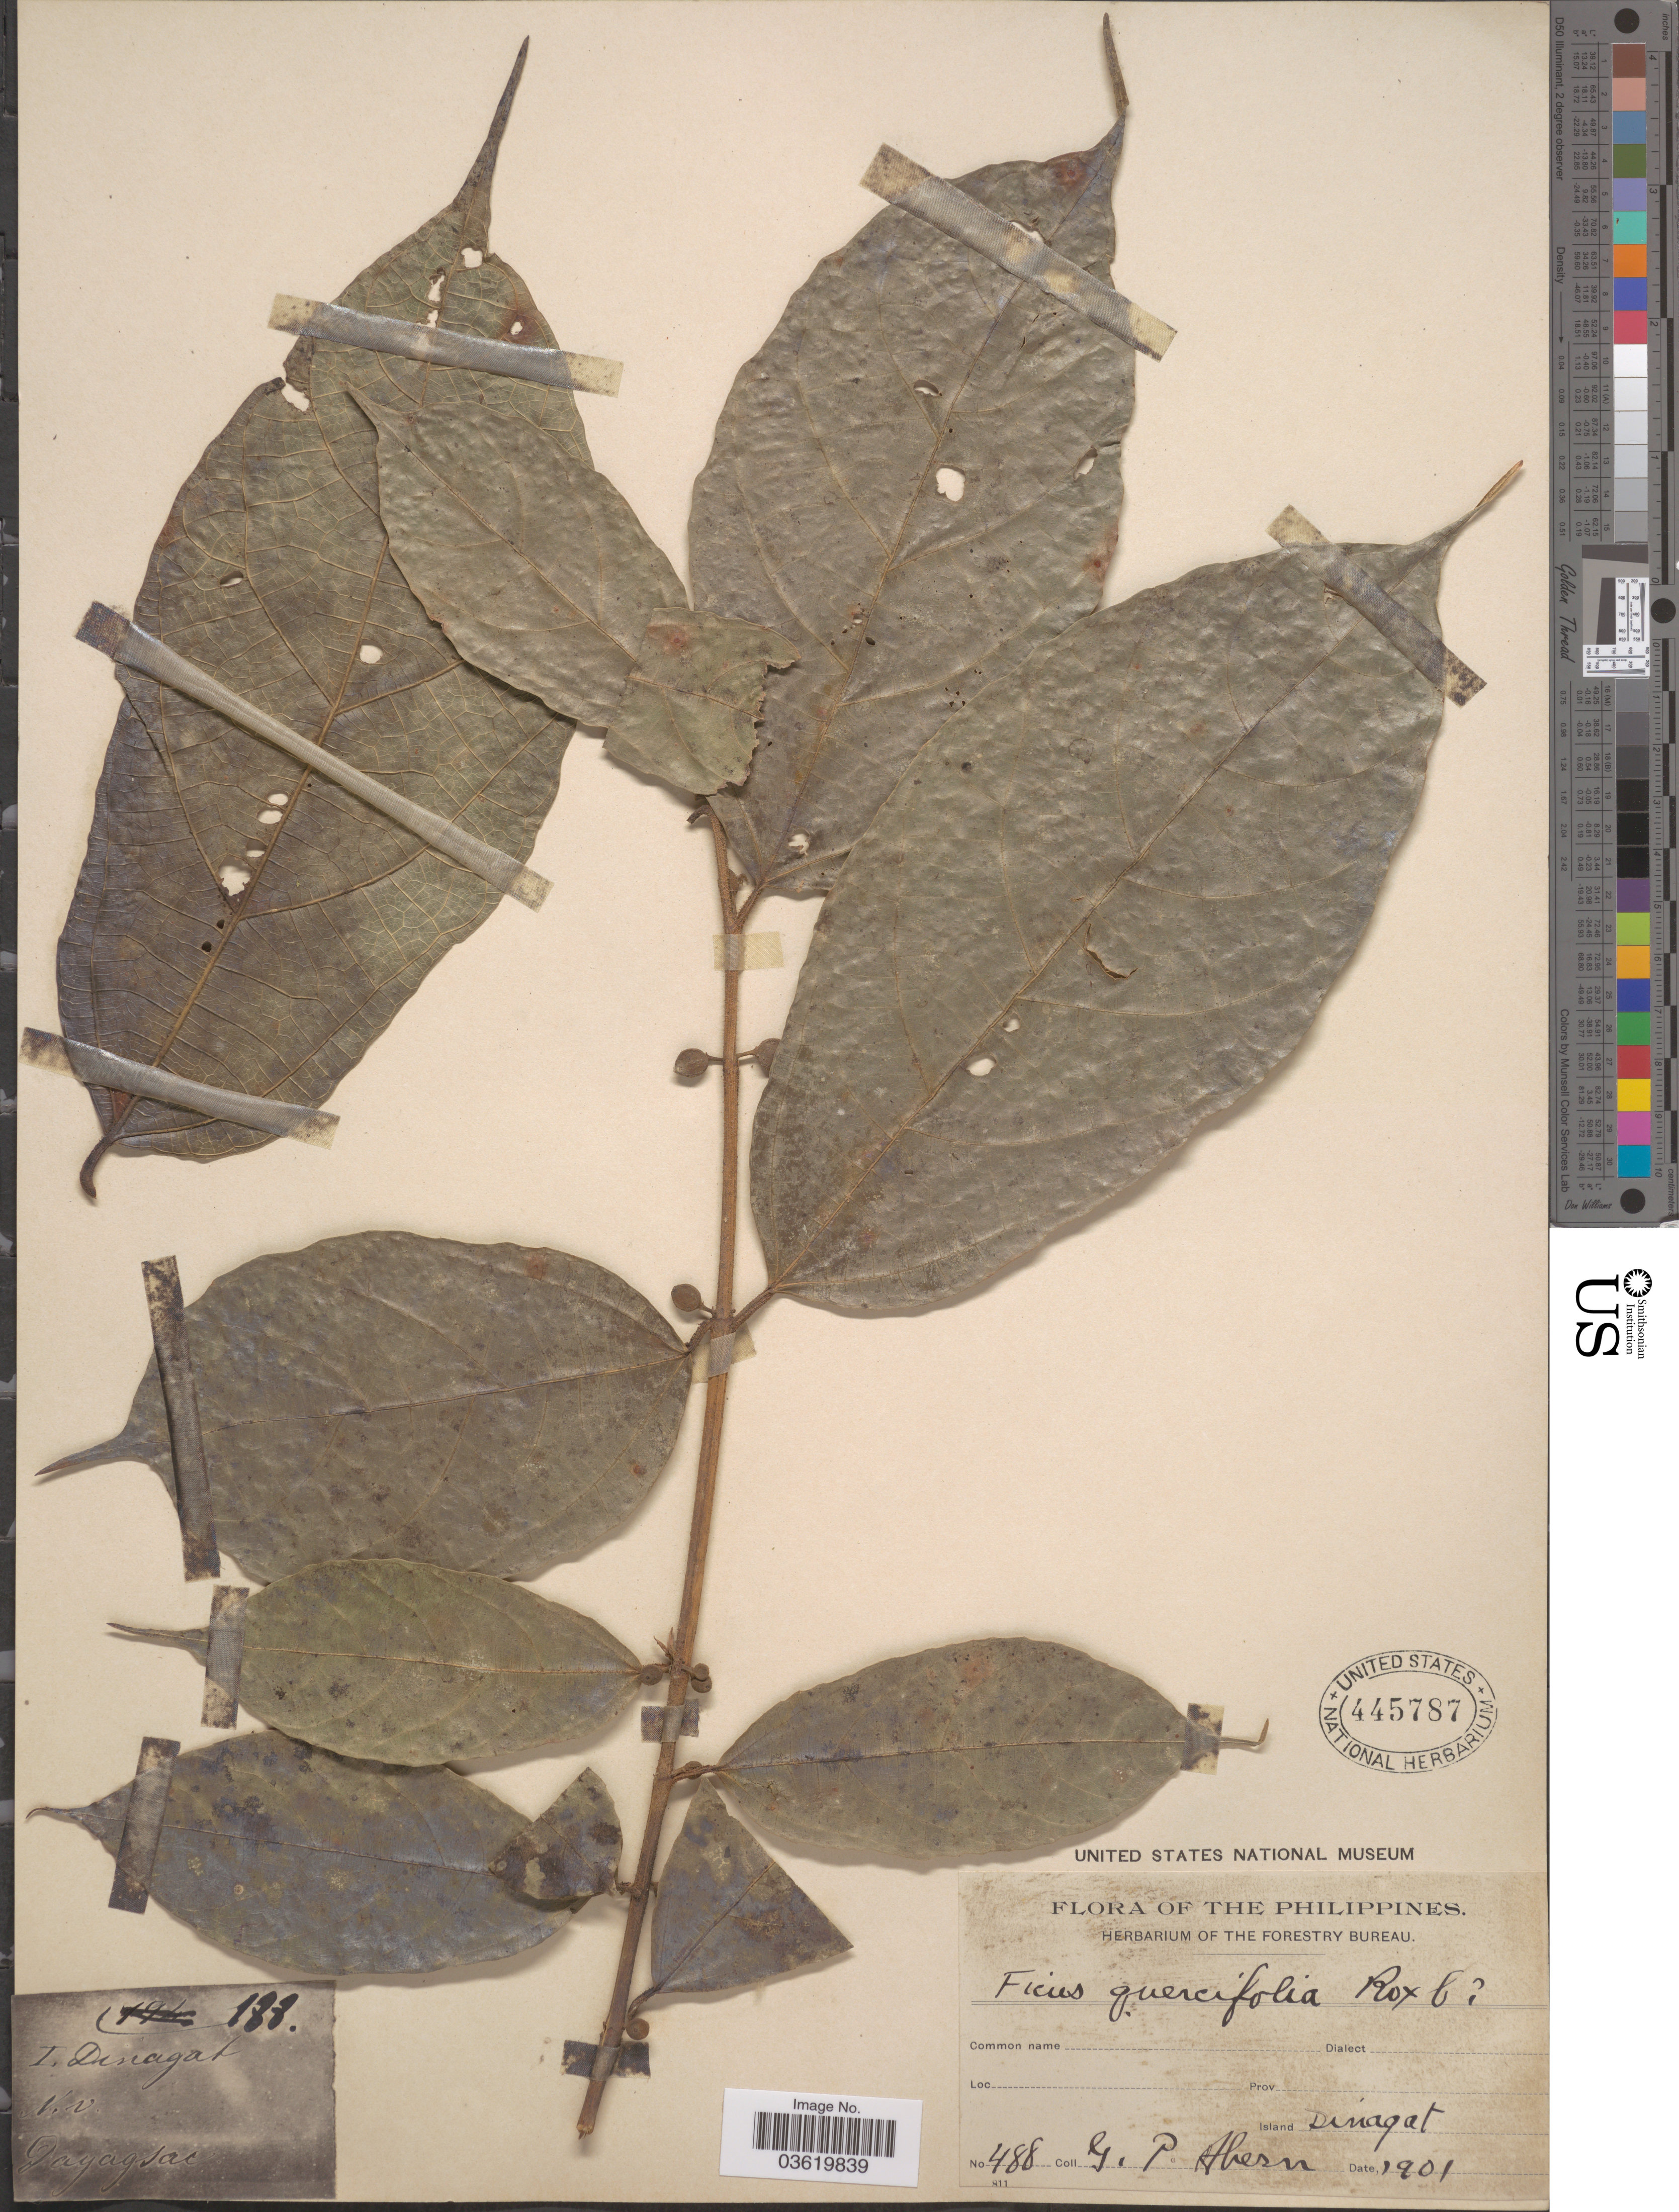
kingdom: Plantae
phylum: Tracheophyta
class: Magnoliopsida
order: Rosales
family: Moraceae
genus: Ficus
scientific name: Ficus ulmifolia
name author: Lam.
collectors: G. Ahern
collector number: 488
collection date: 1901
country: Philippines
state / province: Caraga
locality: Island Dinagat. Jayagsac*?.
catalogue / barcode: US 445787